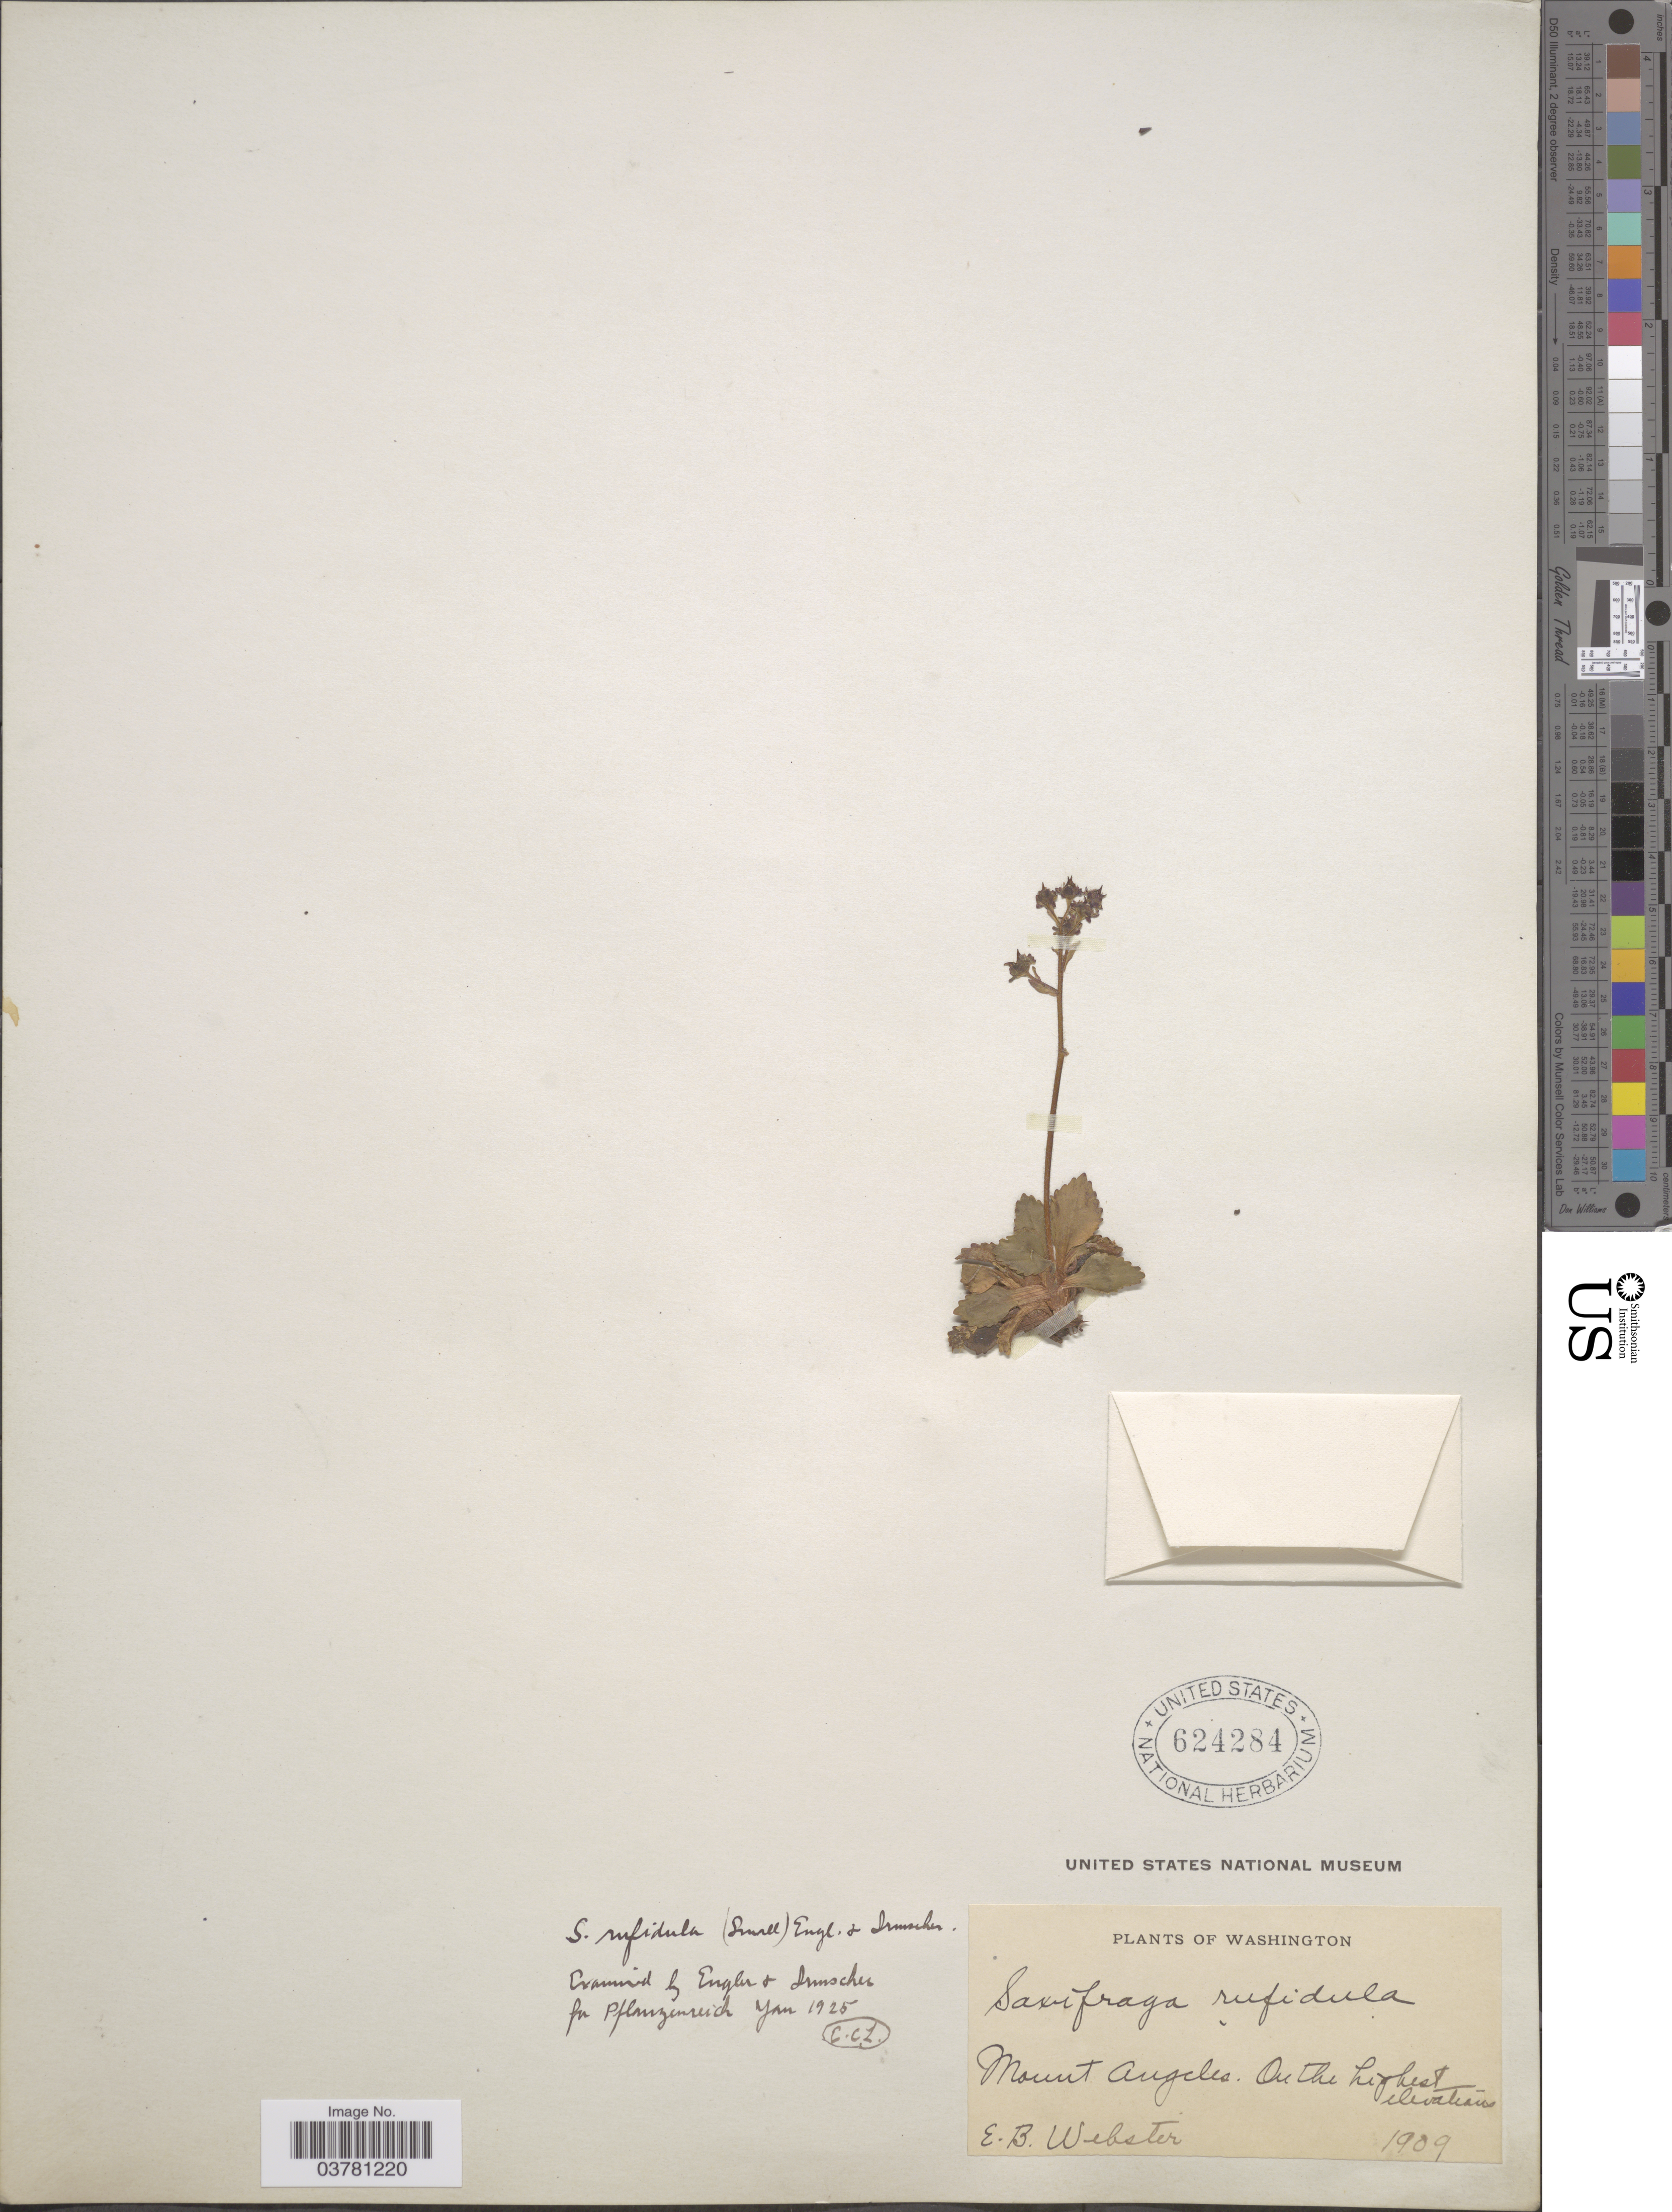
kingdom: Plantae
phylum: Tracheophyta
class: Magnoliopsida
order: Saxifragales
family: Saxifragaceae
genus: Micranthes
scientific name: Micranthes rufidula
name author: Small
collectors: E. B. Webster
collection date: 1909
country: United States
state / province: Washington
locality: Mount Angeles. On the highest elevation.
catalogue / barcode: US 624284